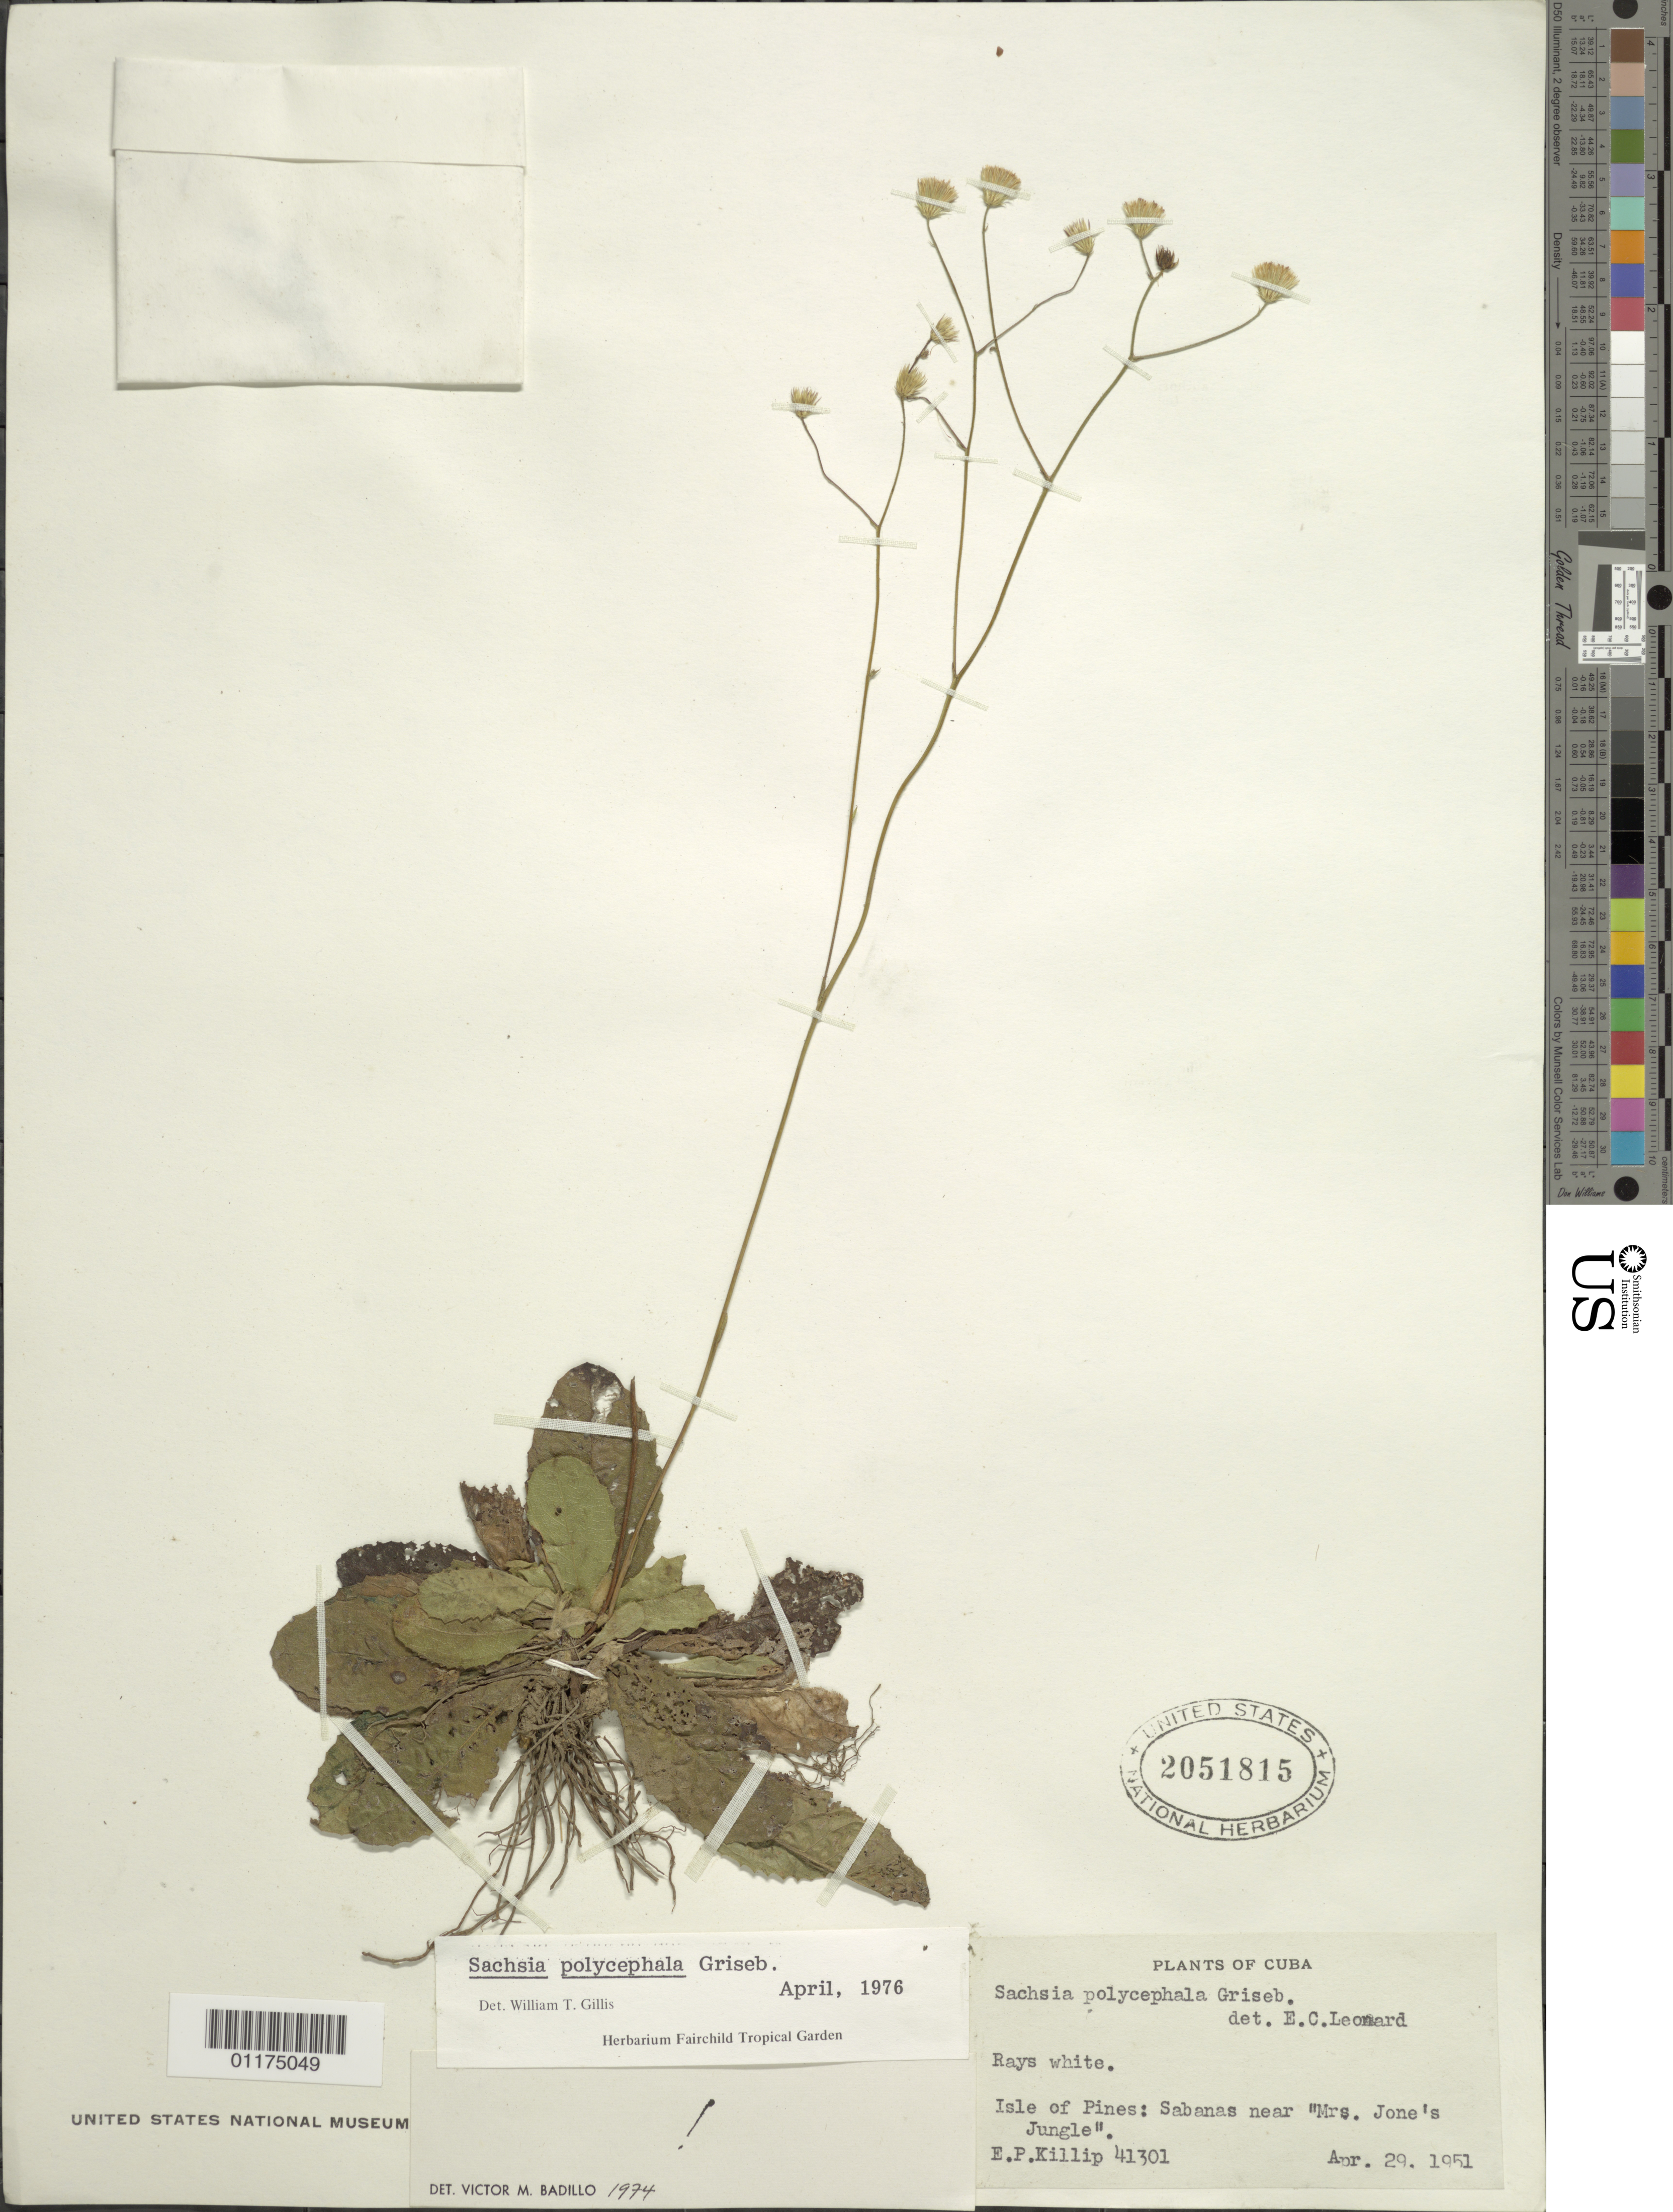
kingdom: Plantae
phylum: Tracheophyta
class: Magnoliopsida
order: Asterales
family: Asteraceae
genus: Sachsia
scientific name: Sachsia polycephala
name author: Griseb.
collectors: E. P. Killip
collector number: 41301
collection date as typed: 29 Apr 1951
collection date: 1951-04-29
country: Cuba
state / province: Isla de la Juventud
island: Isla de la Juventud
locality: Sabanas near "Mrs. Jone's Jungle".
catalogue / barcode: US 2051815